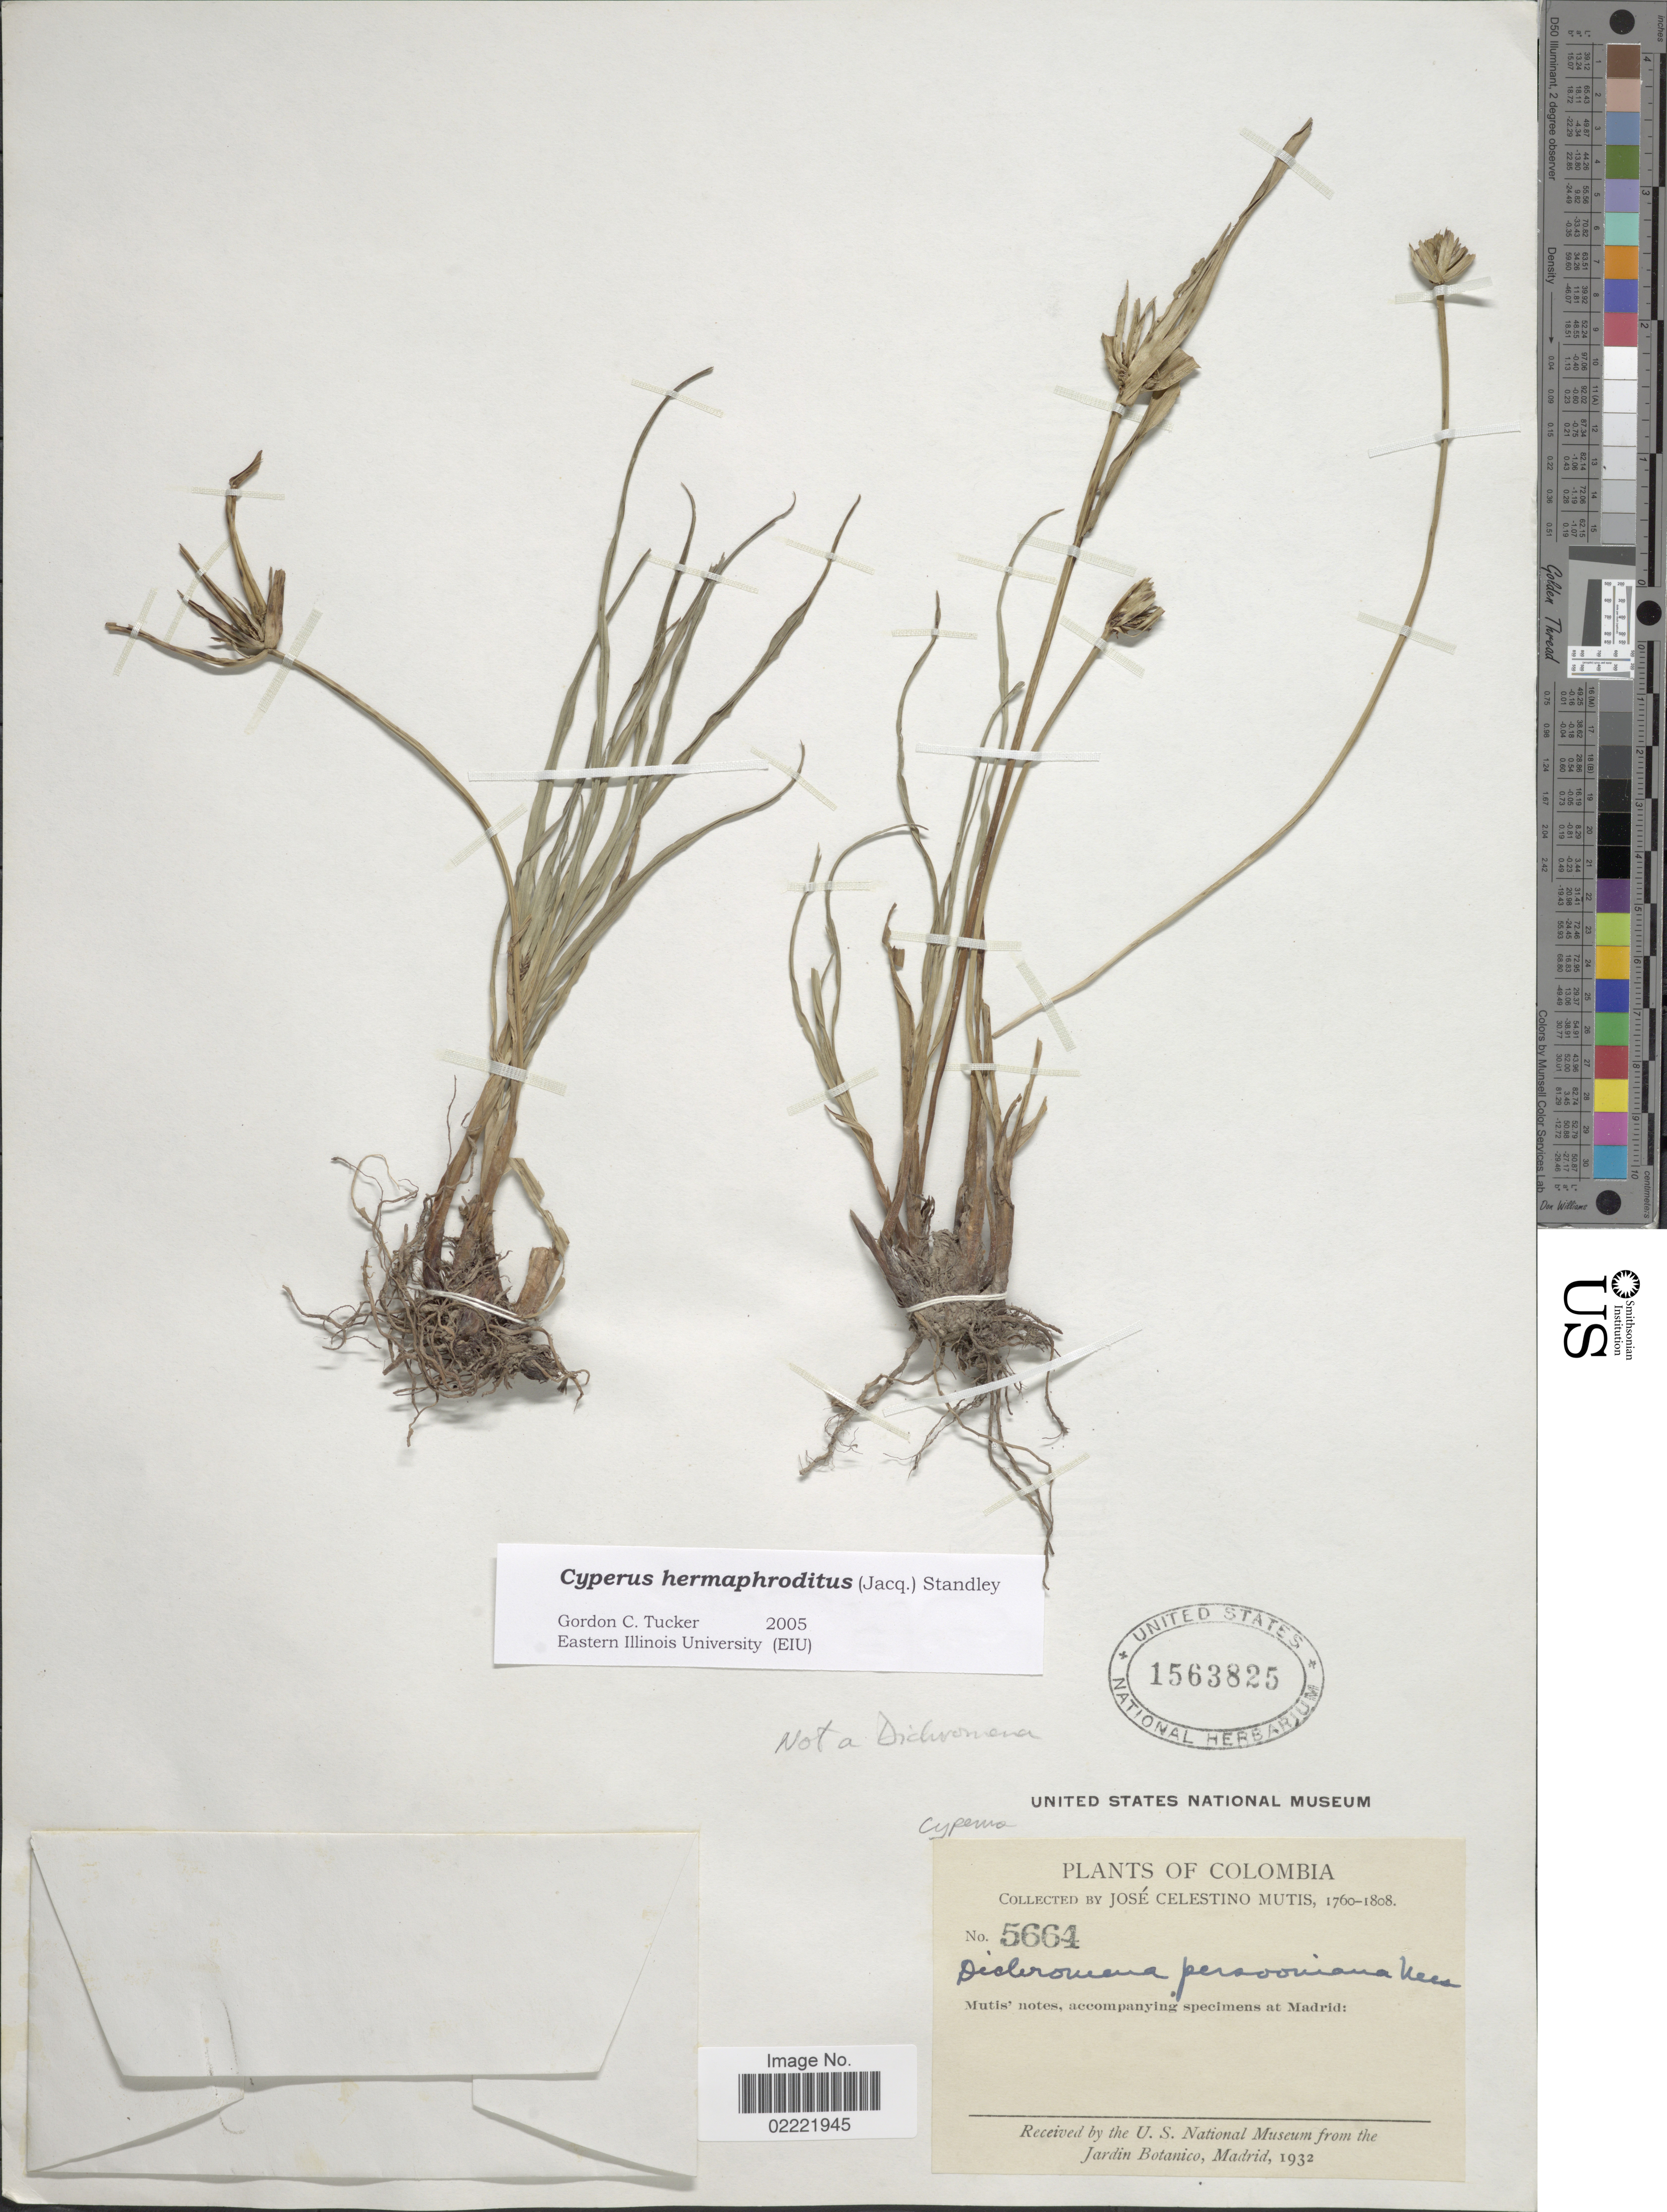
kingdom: Plantae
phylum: Tracheophyta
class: Liliopsida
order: Poales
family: Cyperaceae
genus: Cyperus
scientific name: Cyperus hermaphroditus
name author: (Jacq.) Standl.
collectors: J. C. B. Mutis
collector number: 5664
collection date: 1760/1808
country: Colombia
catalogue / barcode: US 1563825